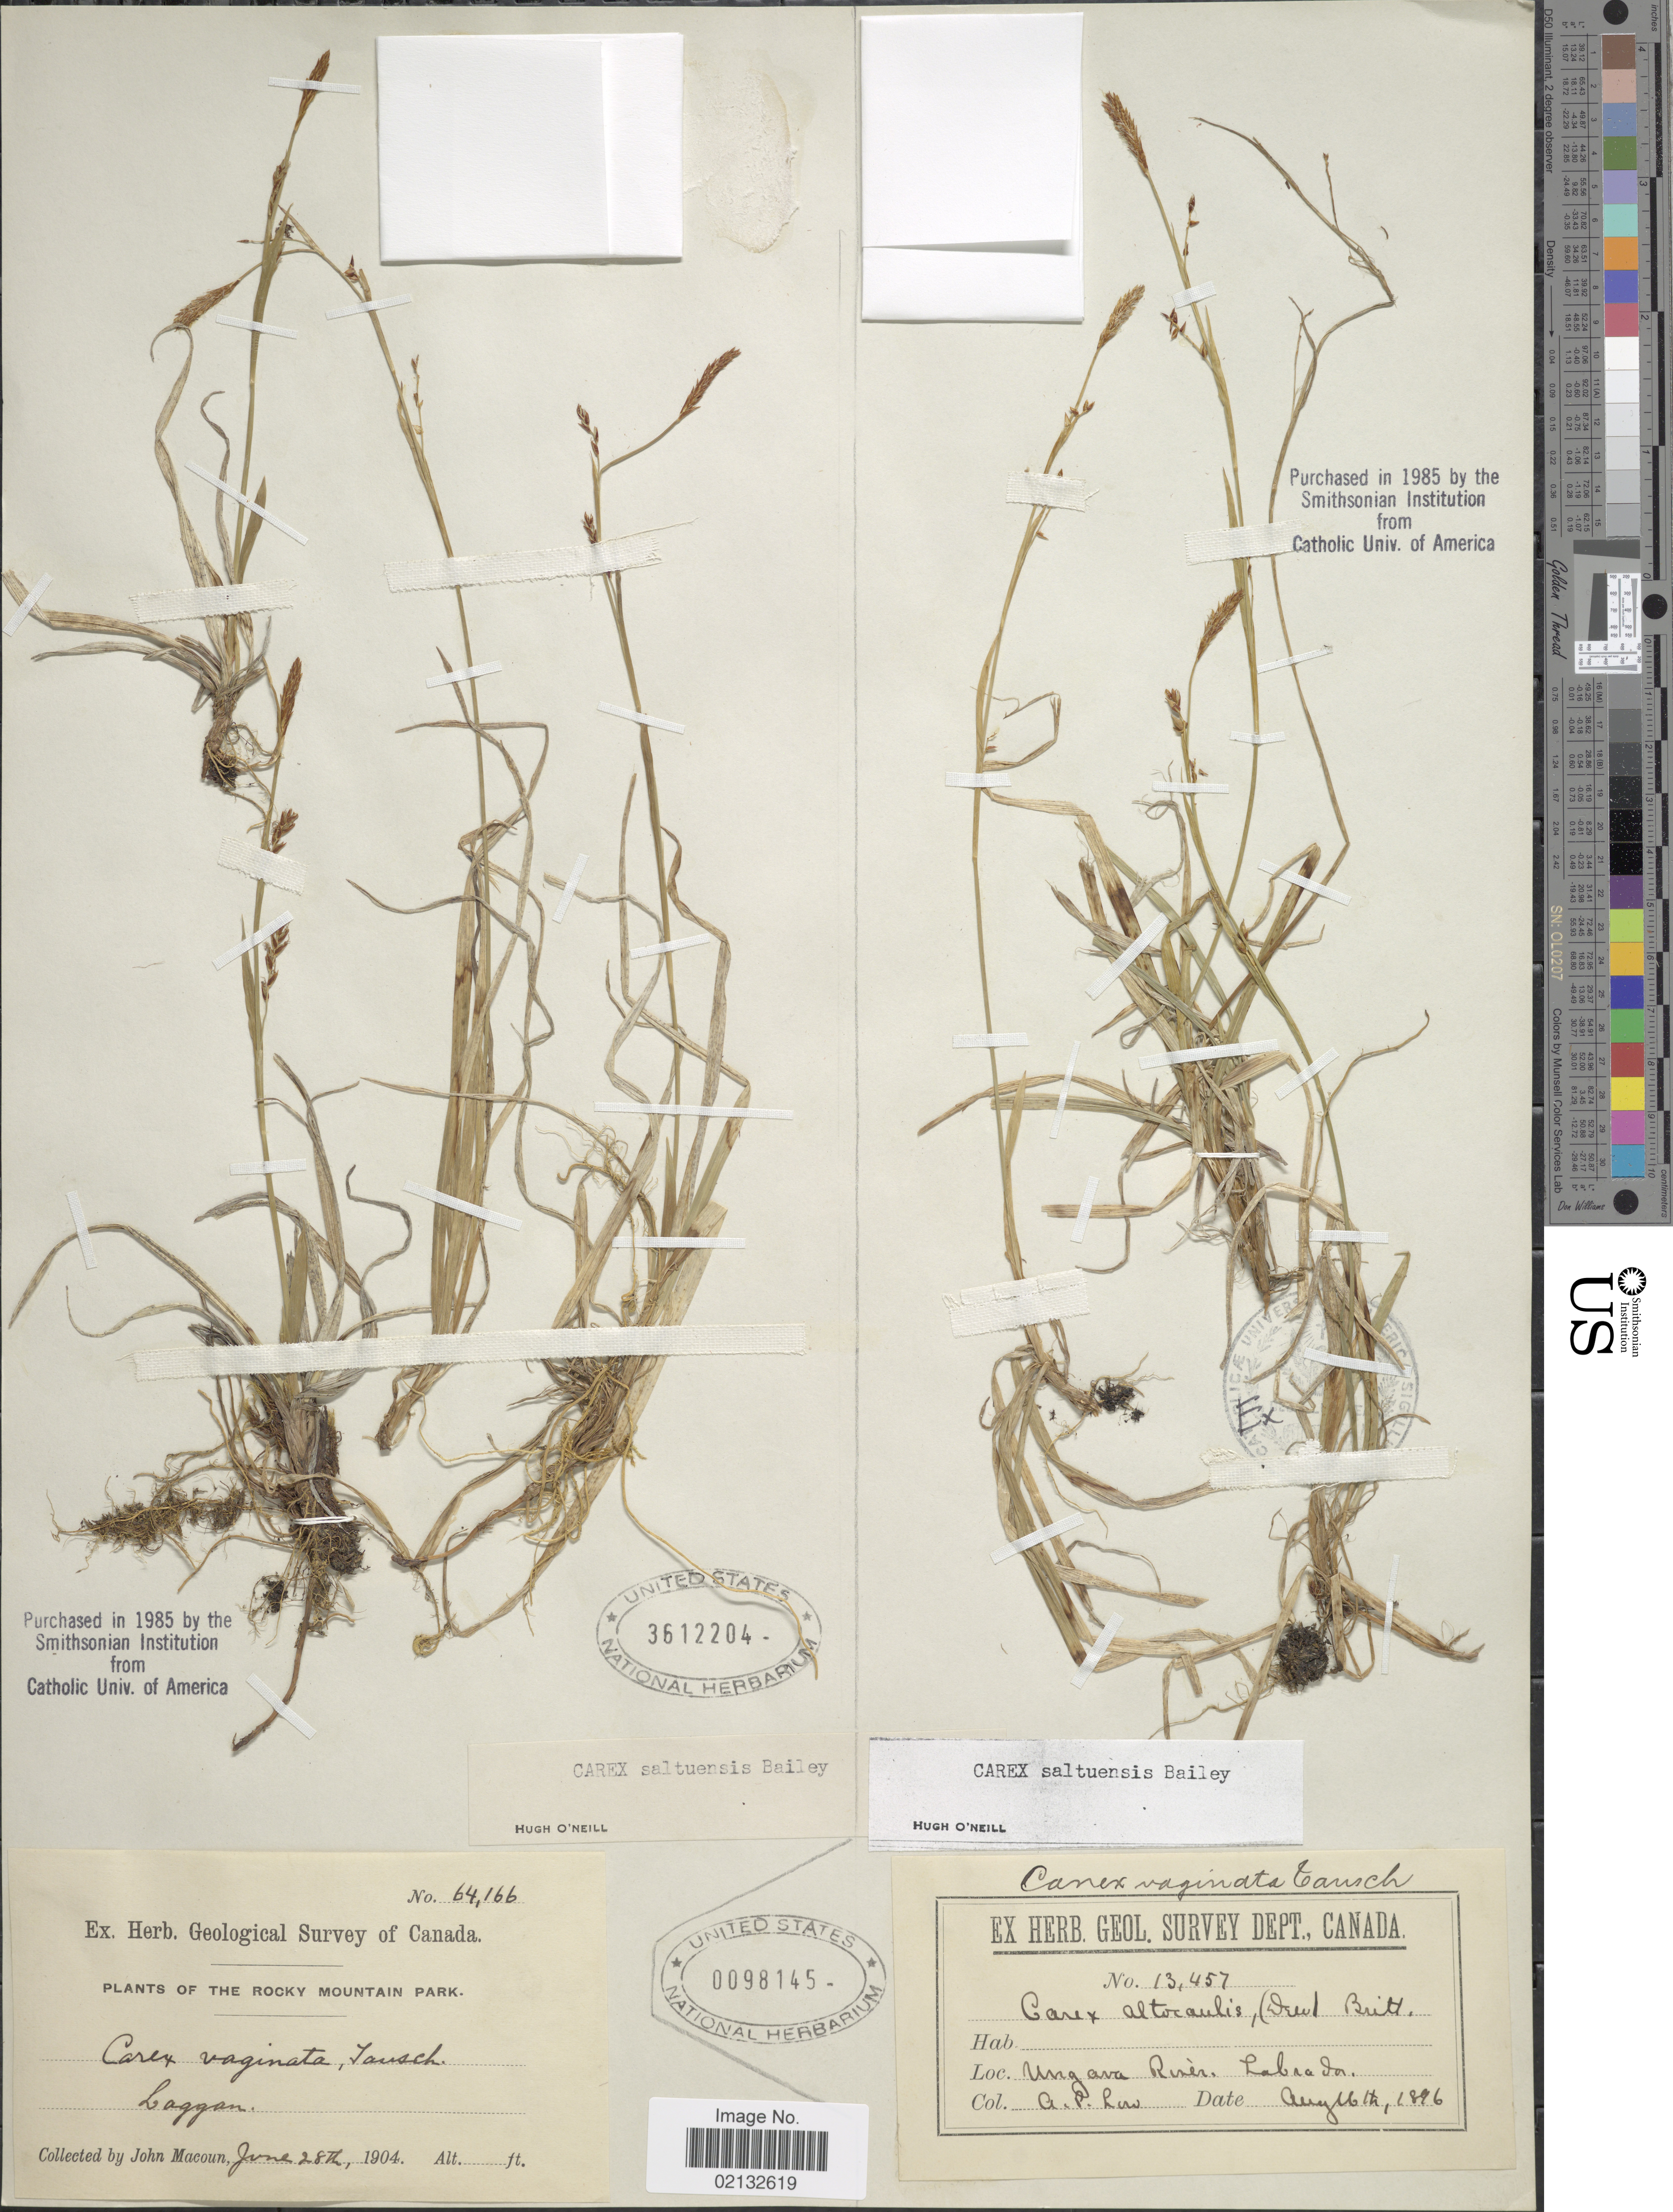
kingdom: Plantae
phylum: Tracheophyta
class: Liliopsida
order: Poales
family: Cyperaceae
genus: Carex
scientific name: Carex vaginata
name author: Tausch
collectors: J. Macoun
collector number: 64166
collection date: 1904-06-28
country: Canada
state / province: Alberta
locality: Rocky Mountain Park. Laggan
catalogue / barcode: US 3612204